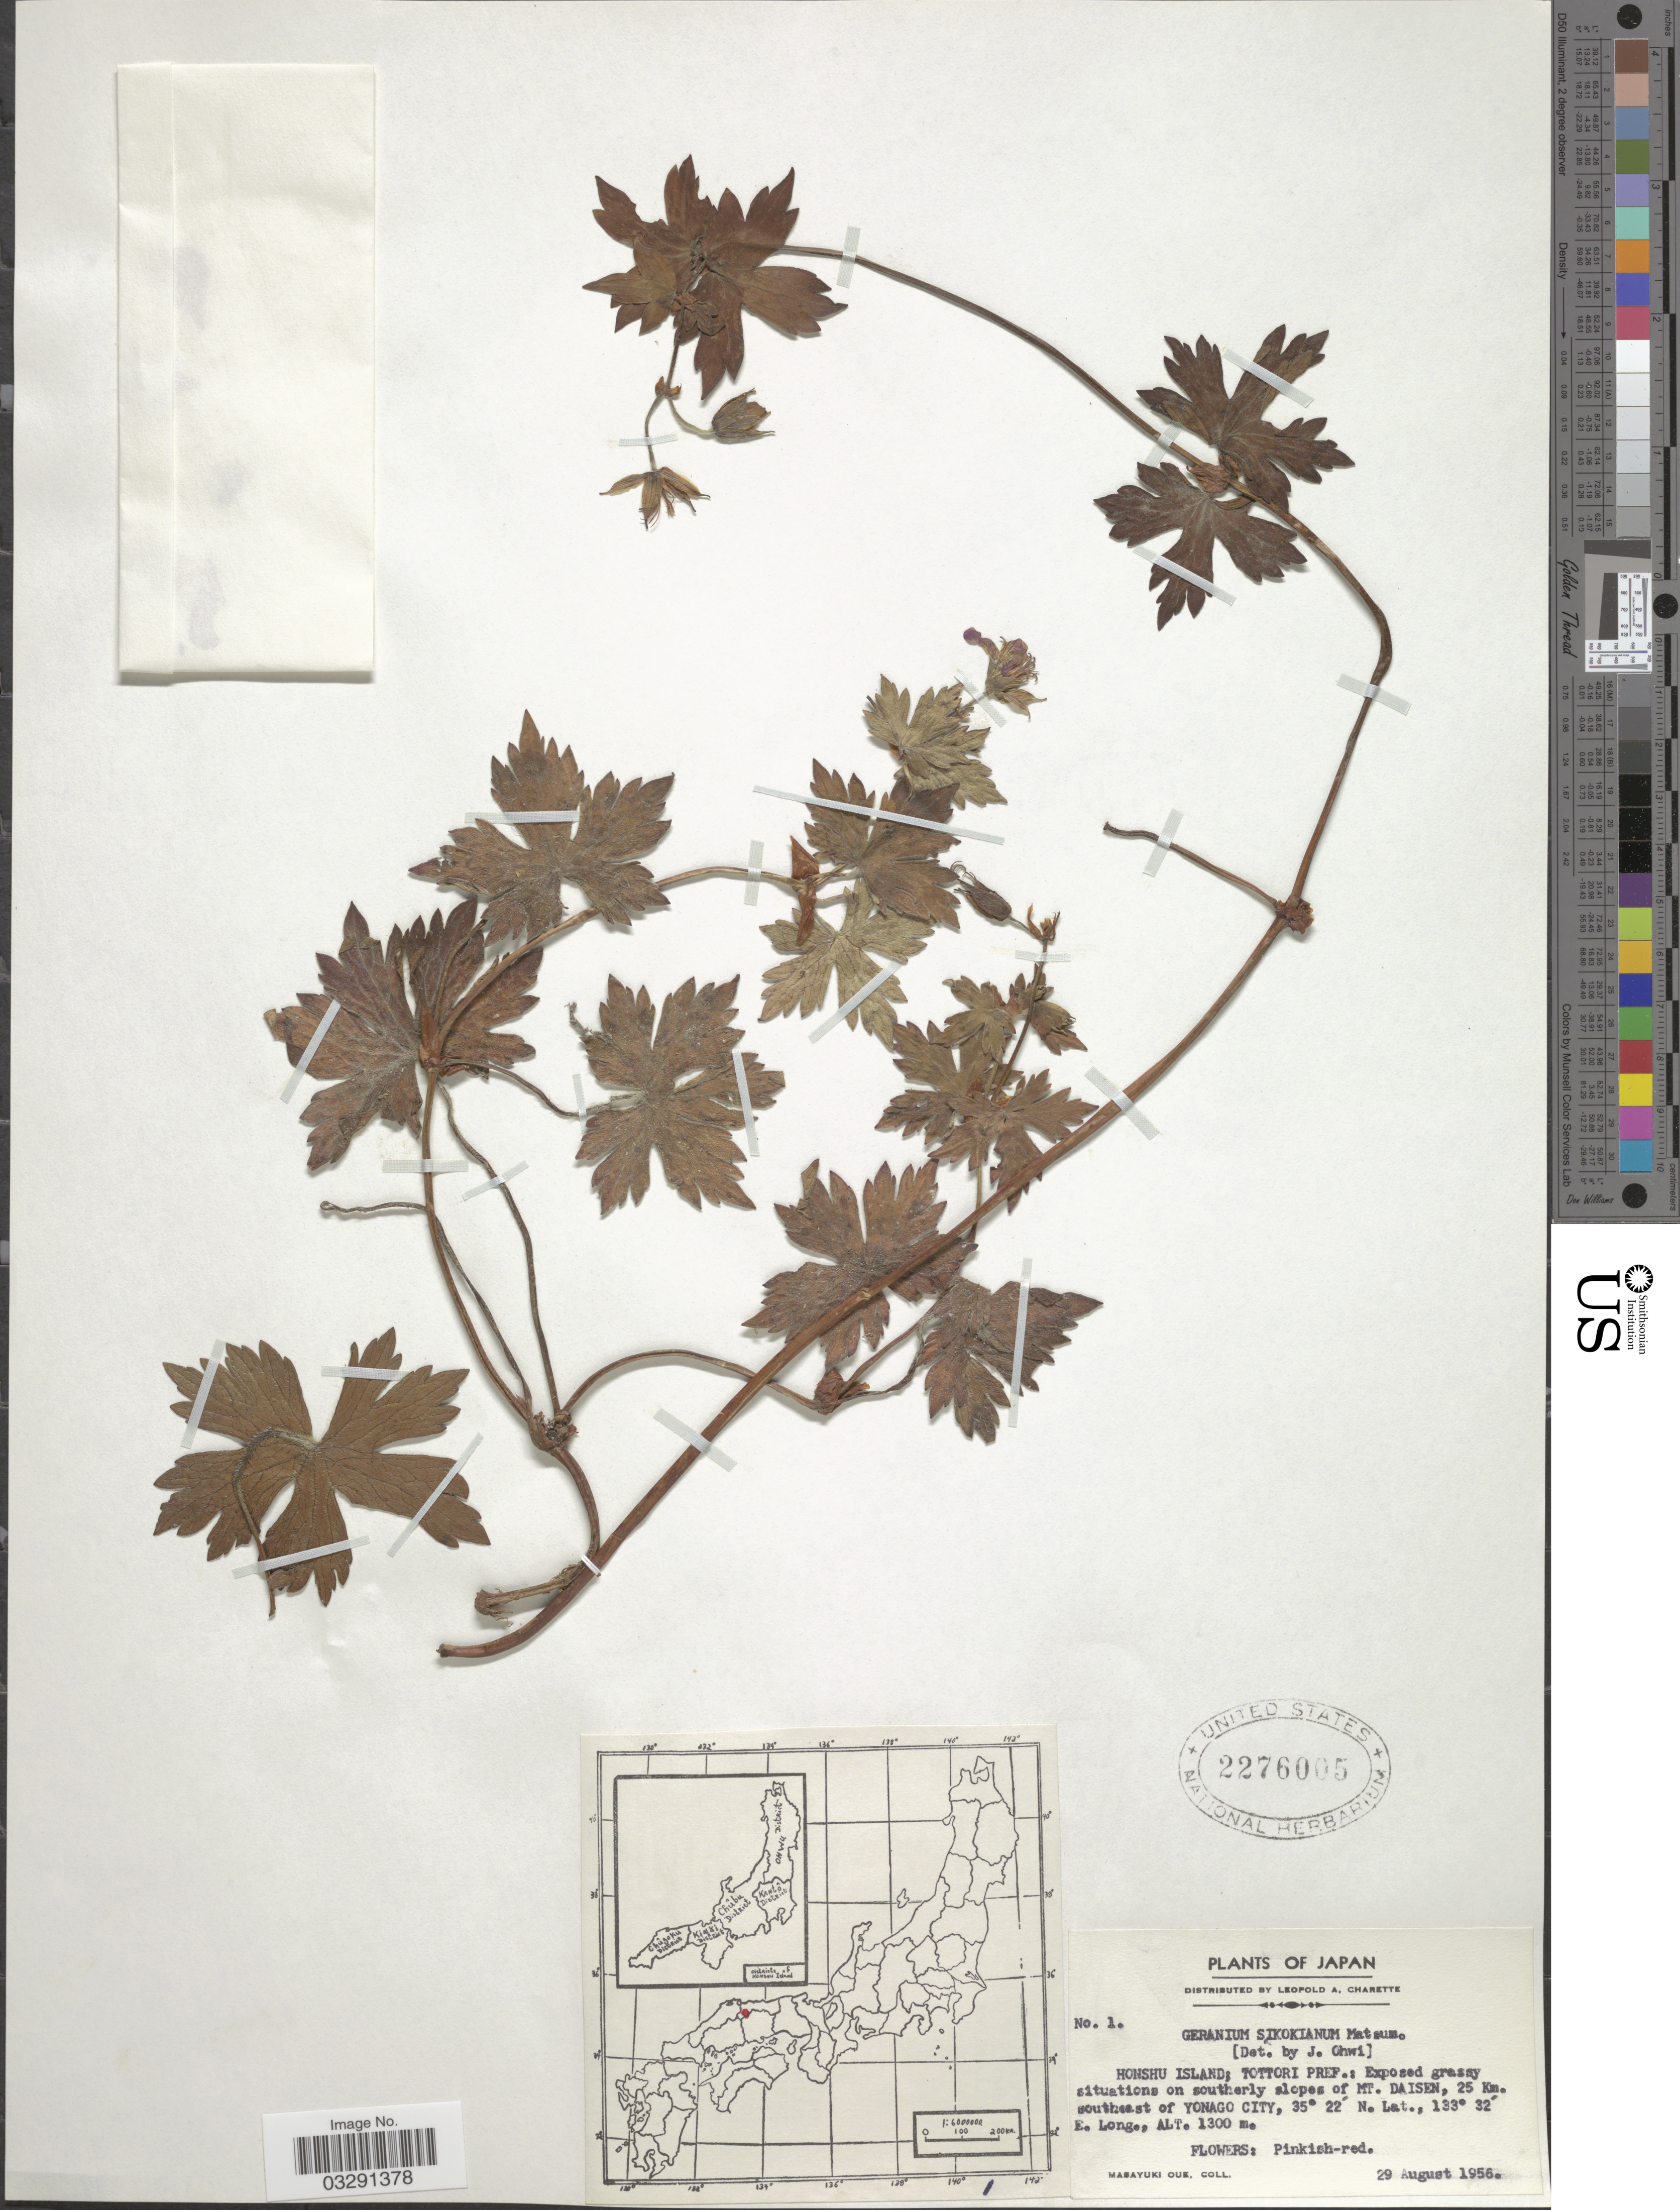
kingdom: Plantae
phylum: Tracheophyta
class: Magnoliopsida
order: Geraniales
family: Geraniaceae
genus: Geranium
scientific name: Geranium shikokianum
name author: Matsum.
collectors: M. Oue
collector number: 1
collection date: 1956-08-29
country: Japan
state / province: Tottori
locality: Honshu Island; Tottori Pref.: Exposed grassy situations on southerly slopes of Mt. Daisen, 25 Km. southeast of Yonago City.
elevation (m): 1300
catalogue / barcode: US 2276005